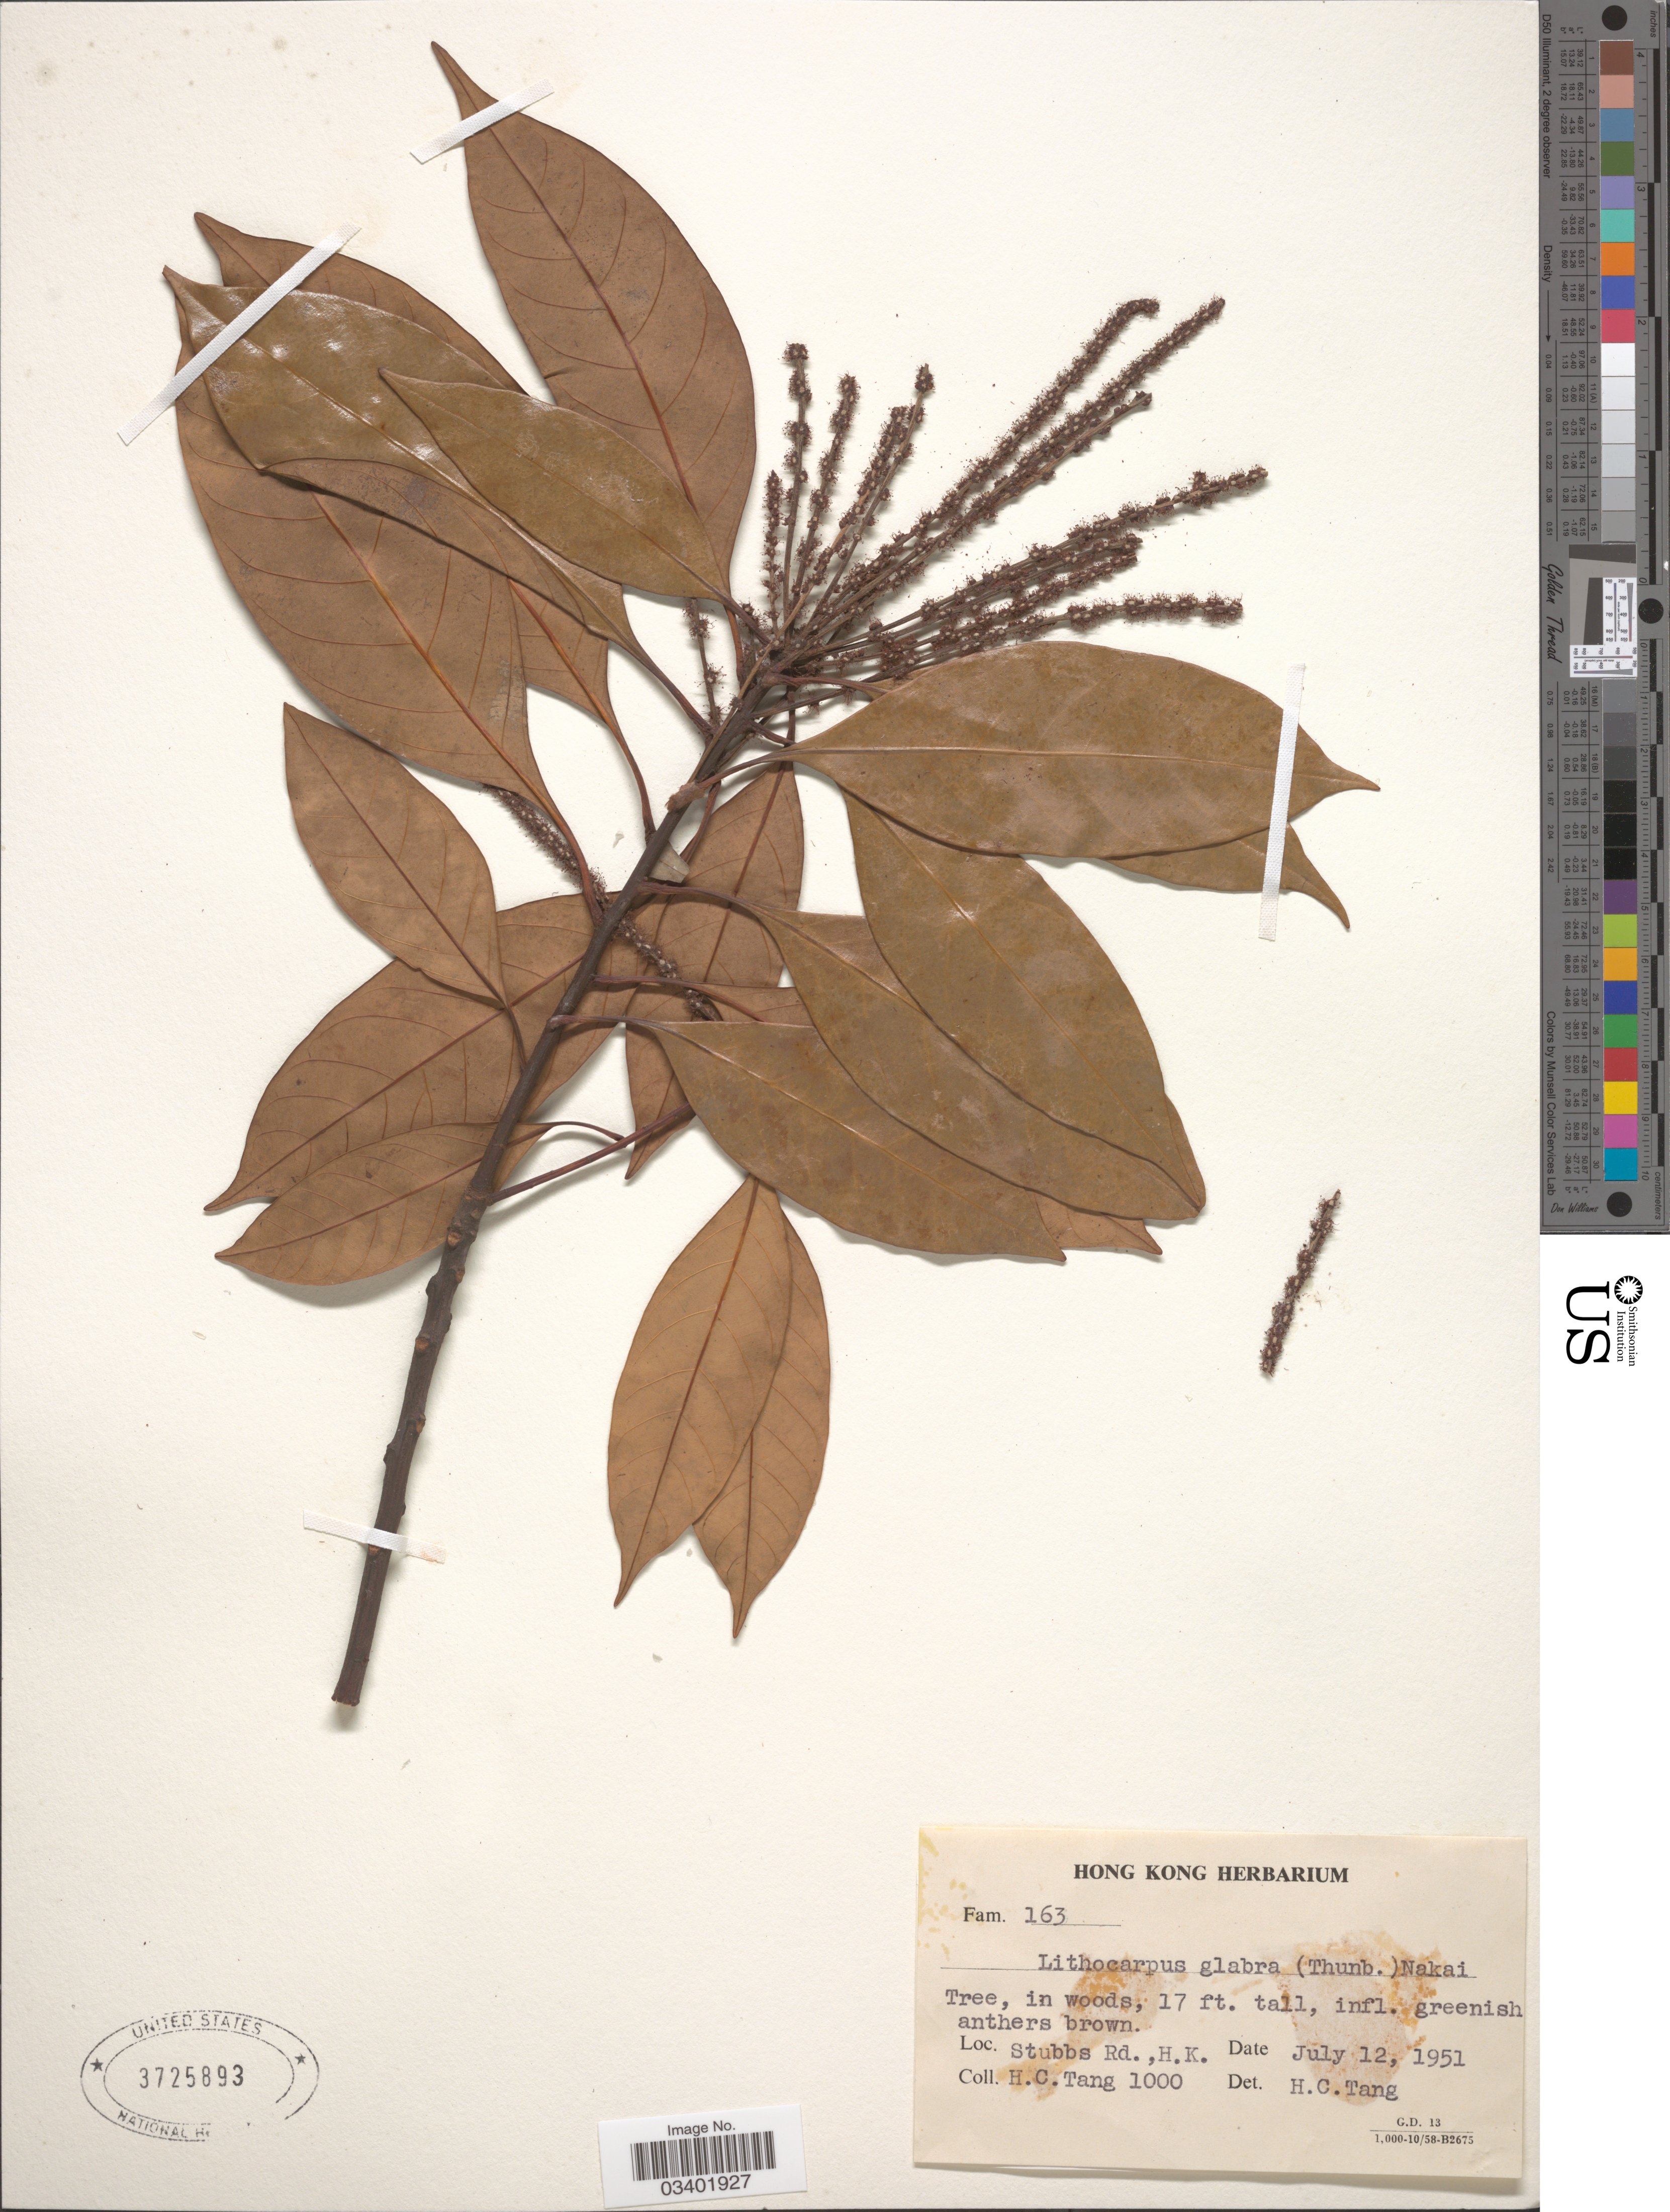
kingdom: Plantae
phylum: Tracheophyta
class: Magnoliopsida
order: Fagales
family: Fagaceae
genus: Lithocarpus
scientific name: Lithocarpus glaber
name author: (Thunb.) Nakai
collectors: H. Tang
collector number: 1000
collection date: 1951-07-12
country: China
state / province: Hong Kong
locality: Stubbs Rd., H. K.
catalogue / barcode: US 3725893